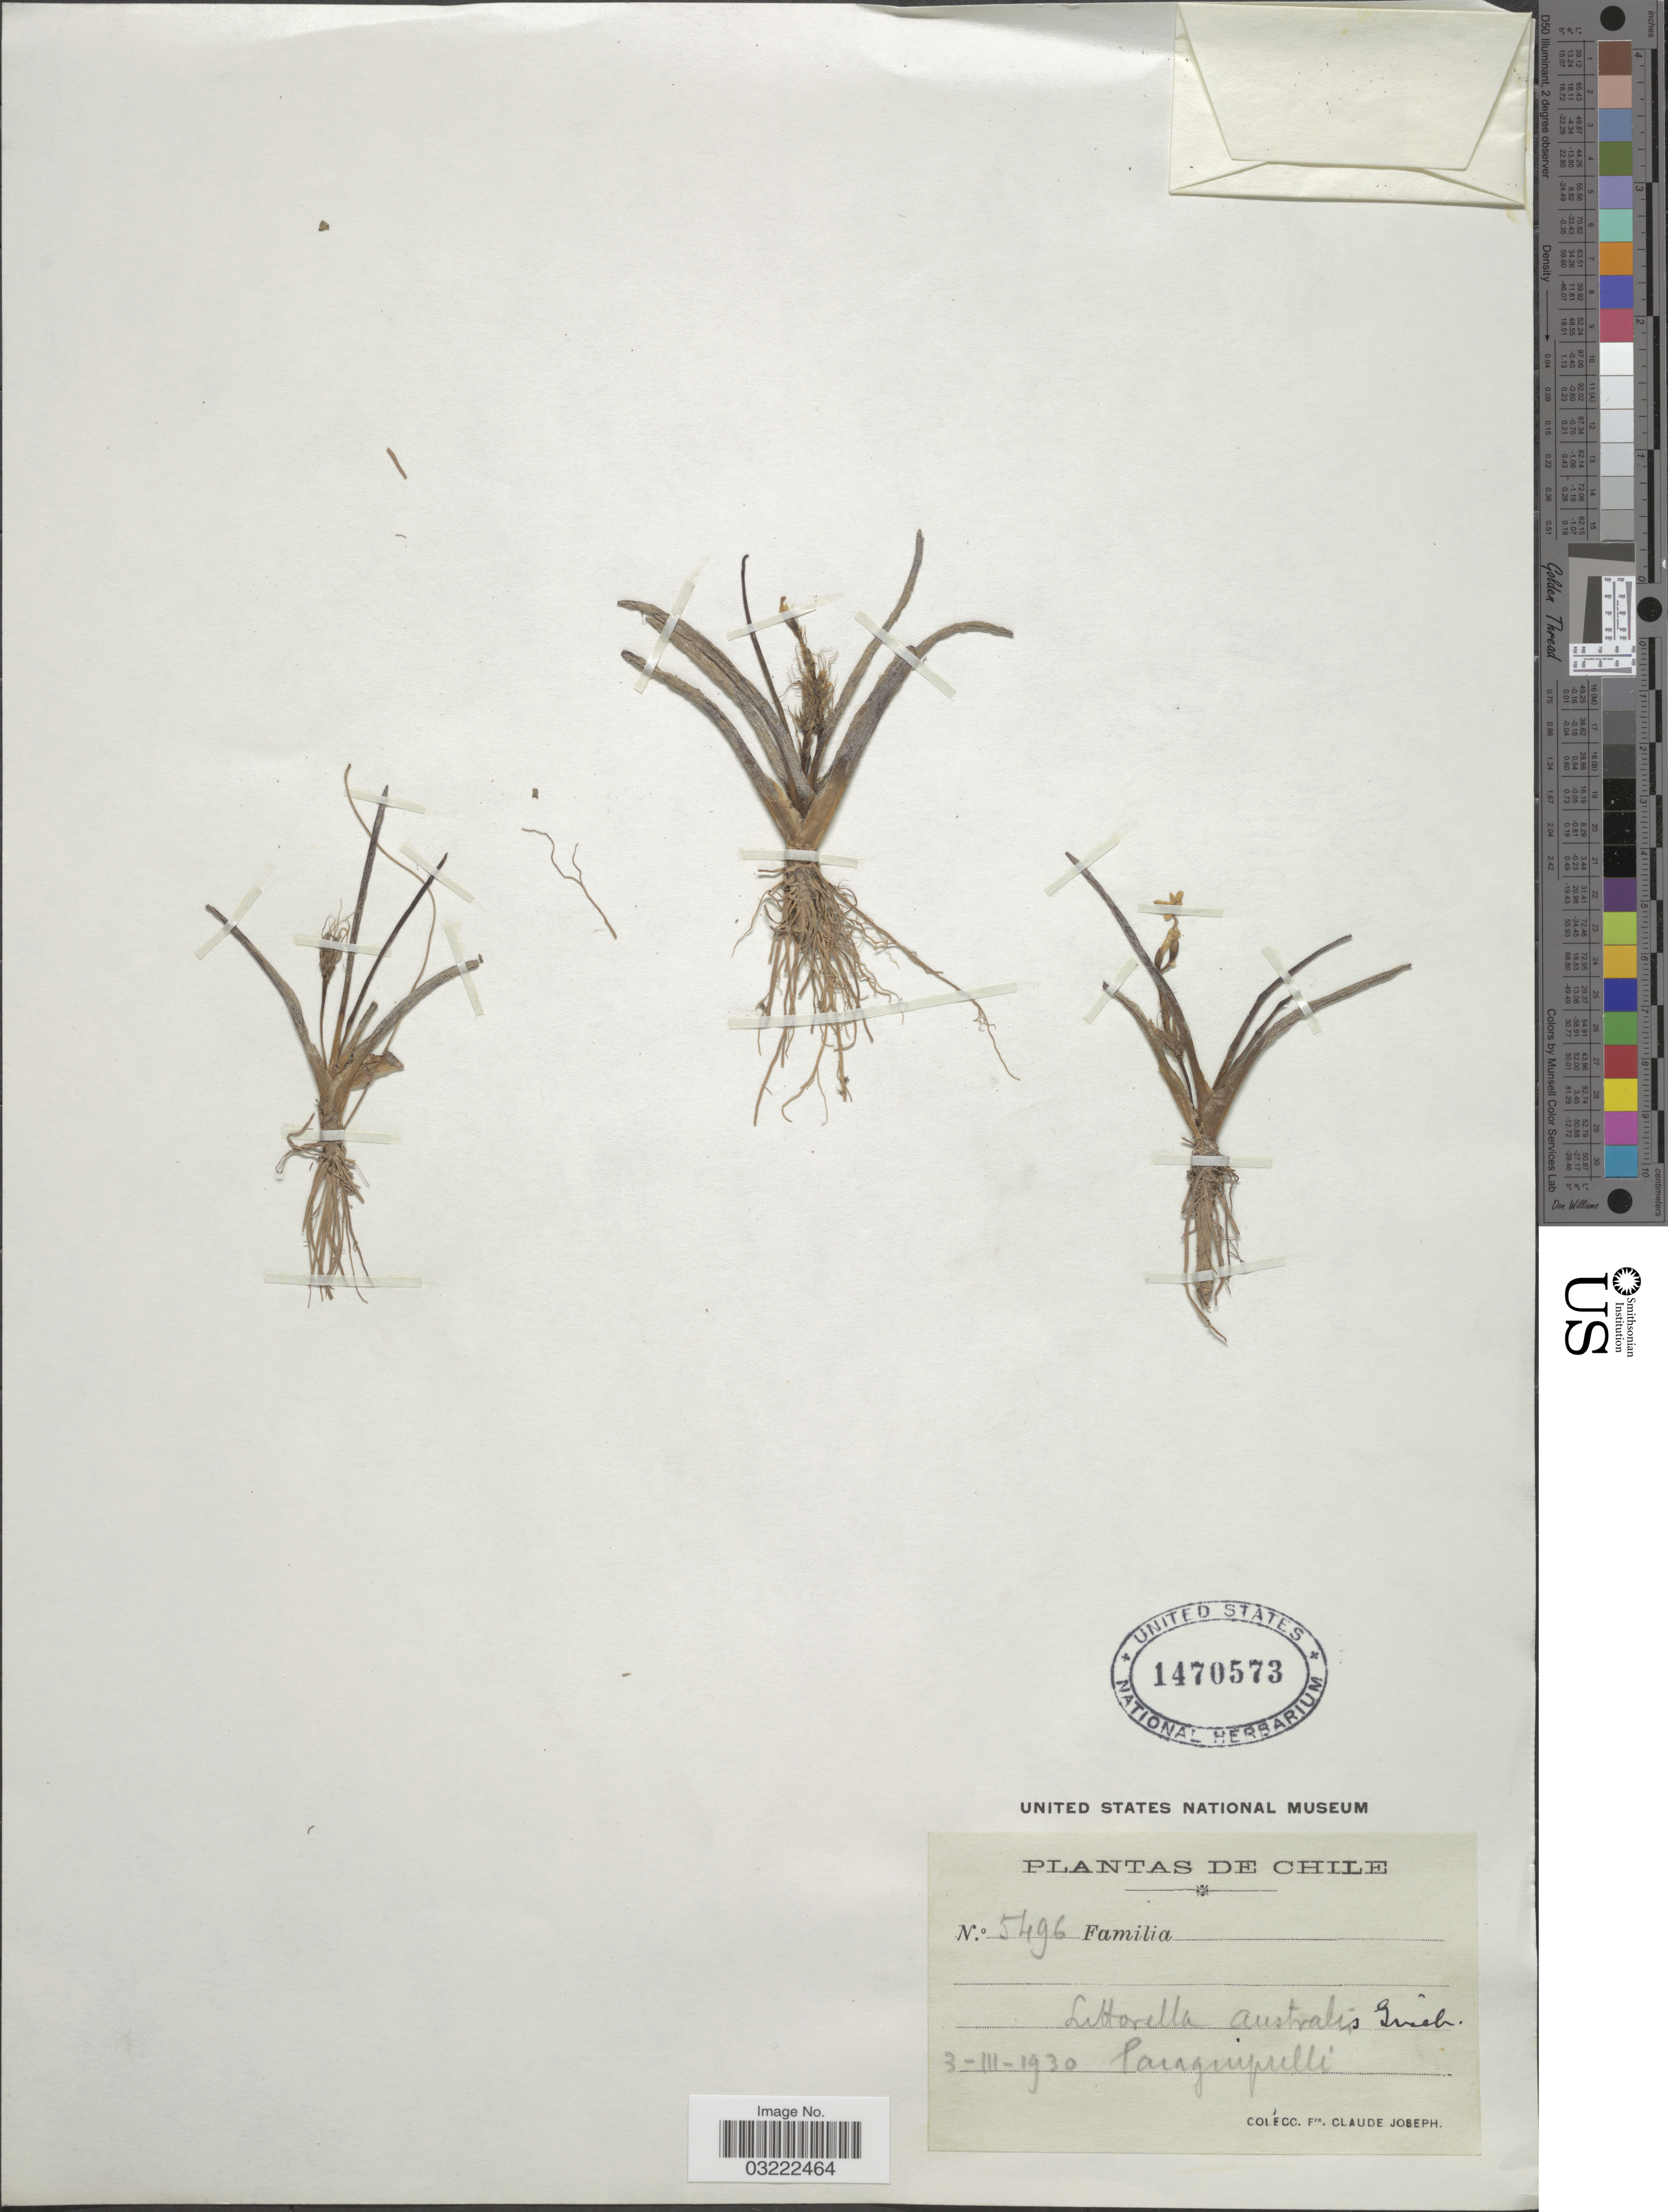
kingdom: Plantae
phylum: Tracheophyta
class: Magnoliopsida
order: Lamiales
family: Plantaginaceae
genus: Littorella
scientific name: Littorella australis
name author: Griseb. ex Benth. & Hook. f.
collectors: Bro. Claude-Joseph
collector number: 5496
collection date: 1930-03-03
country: Chile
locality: Panguipulli.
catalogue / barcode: US 1470573